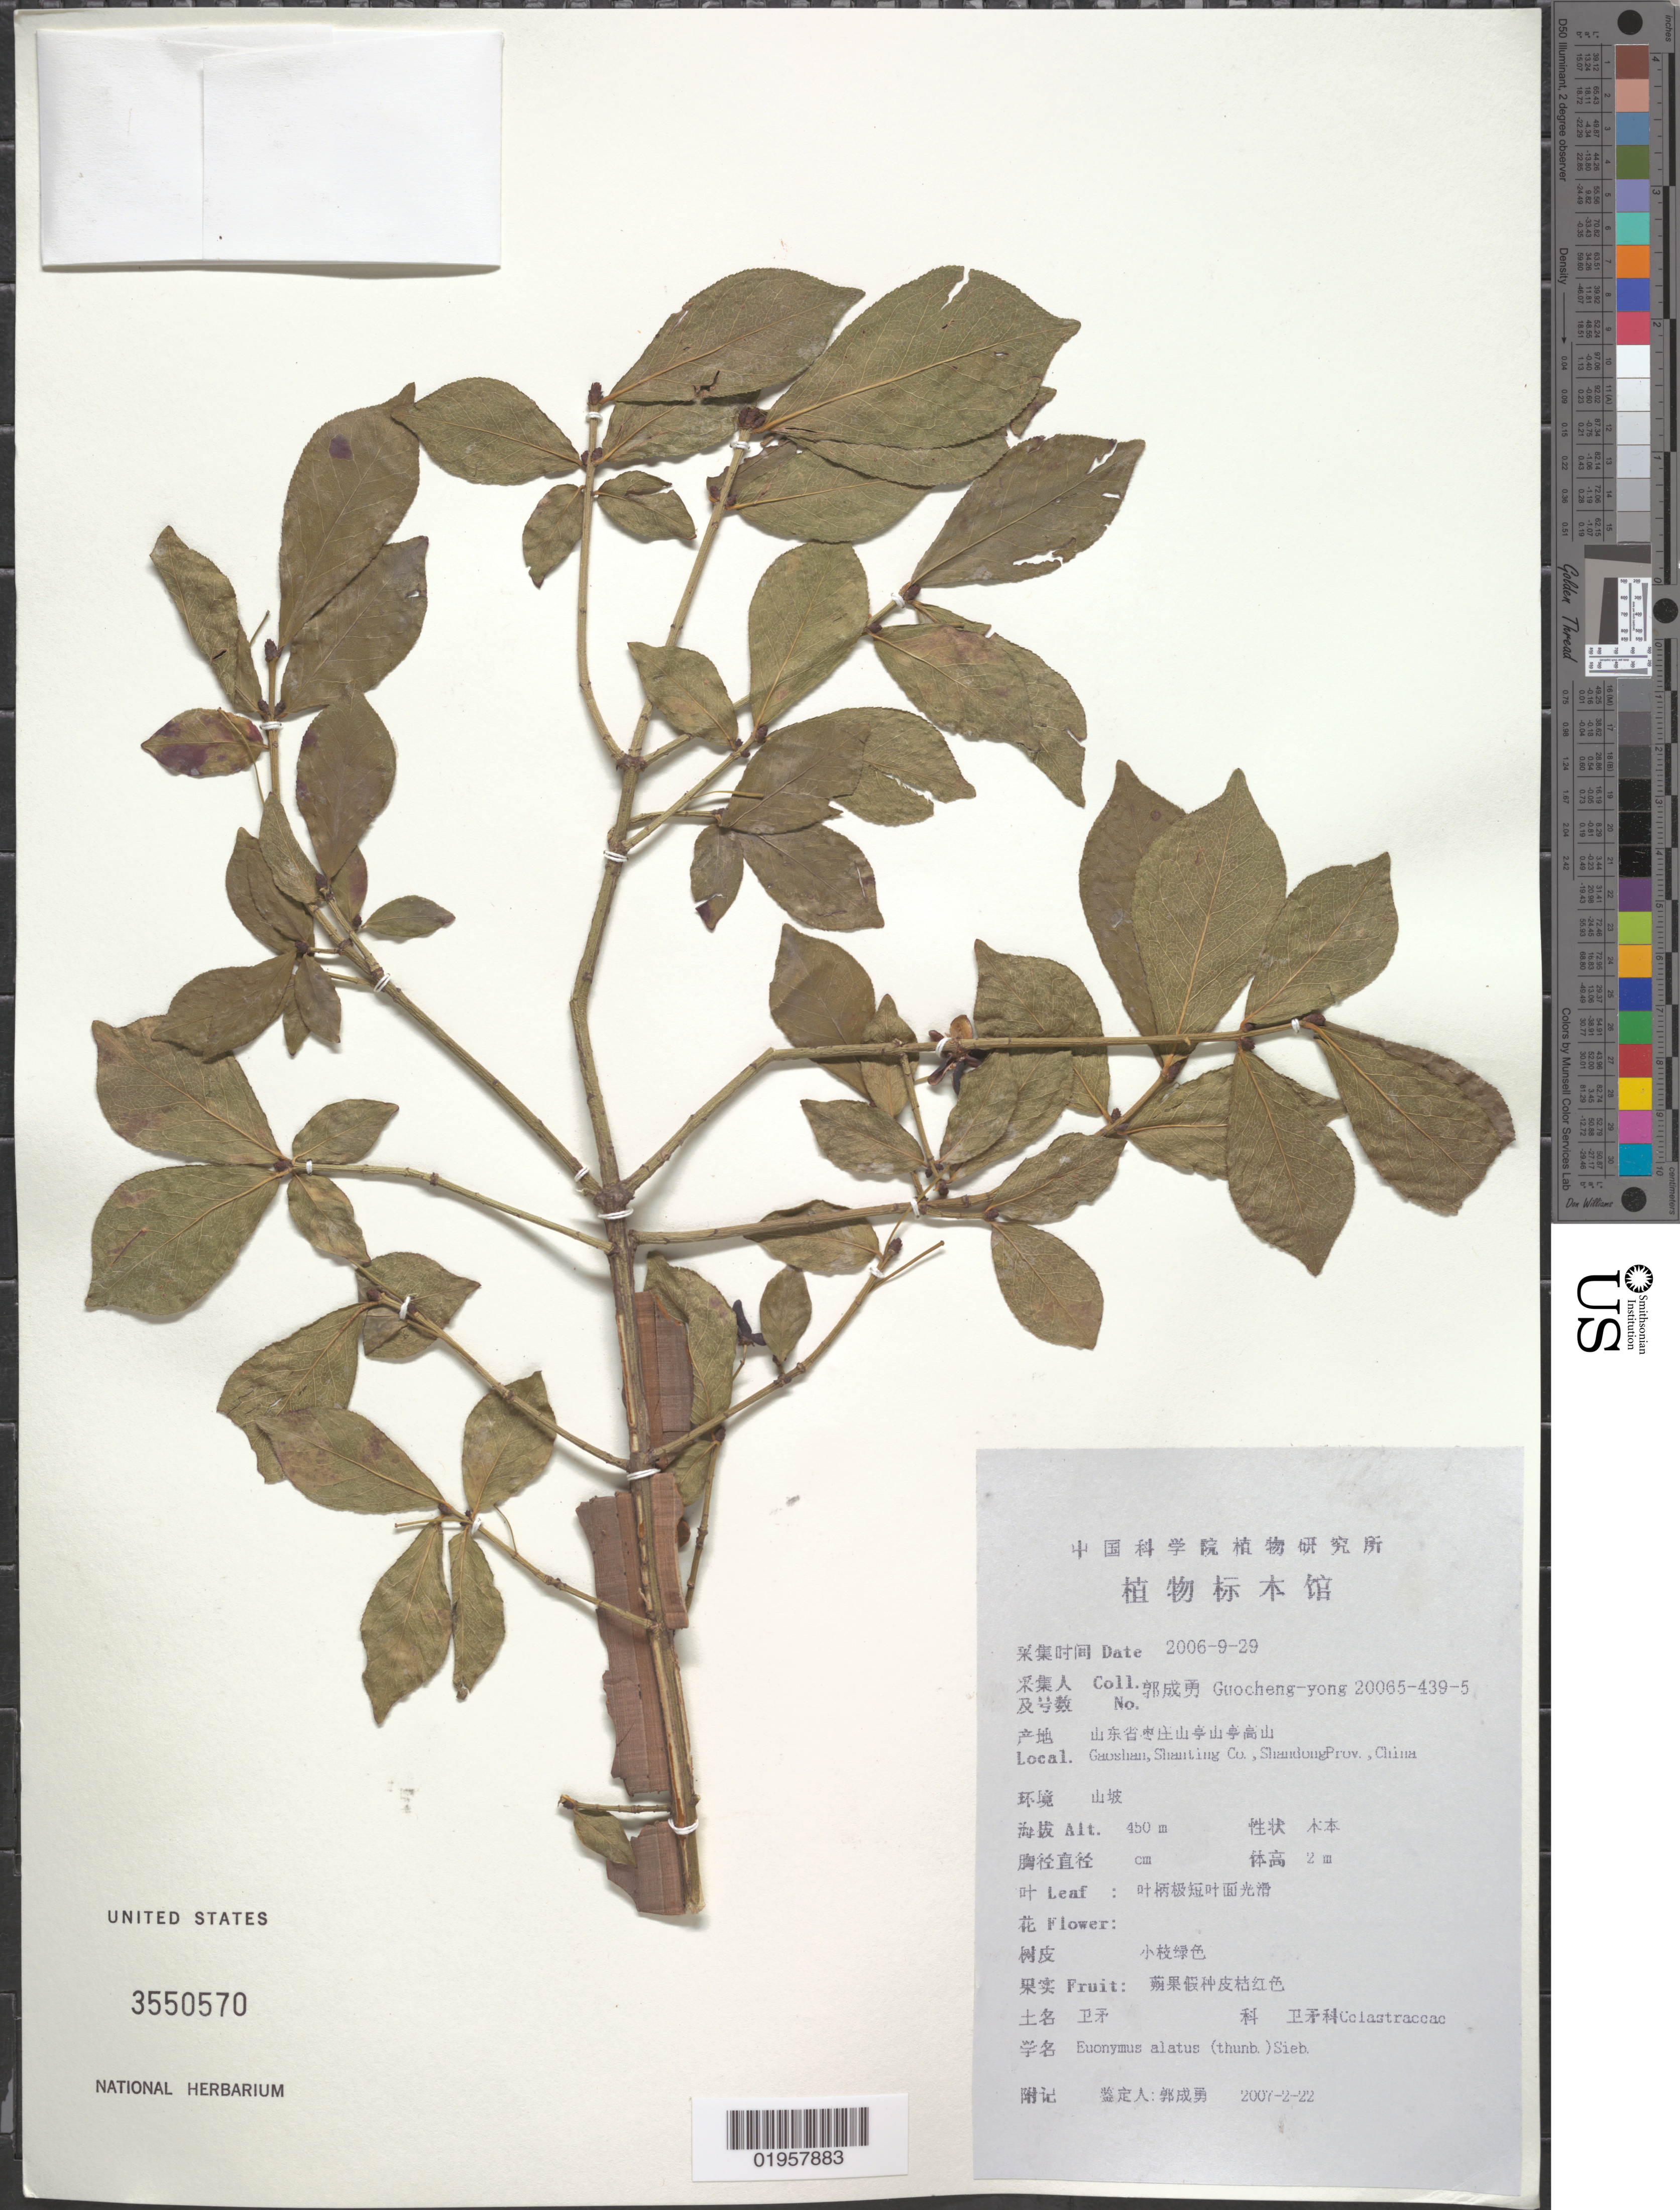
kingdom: Plantae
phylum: Tracheophyta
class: Magnoliopsida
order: Celastrales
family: Celastraceae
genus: Euonymus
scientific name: Euonymus alatus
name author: (Thunb.) Siebold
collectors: Guo cheng-yong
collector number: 20065-439-5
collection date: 2006-09-29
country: China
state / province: Shandong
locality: Shanting Co., Gaoshan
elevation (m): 450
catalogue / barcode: US 3550570